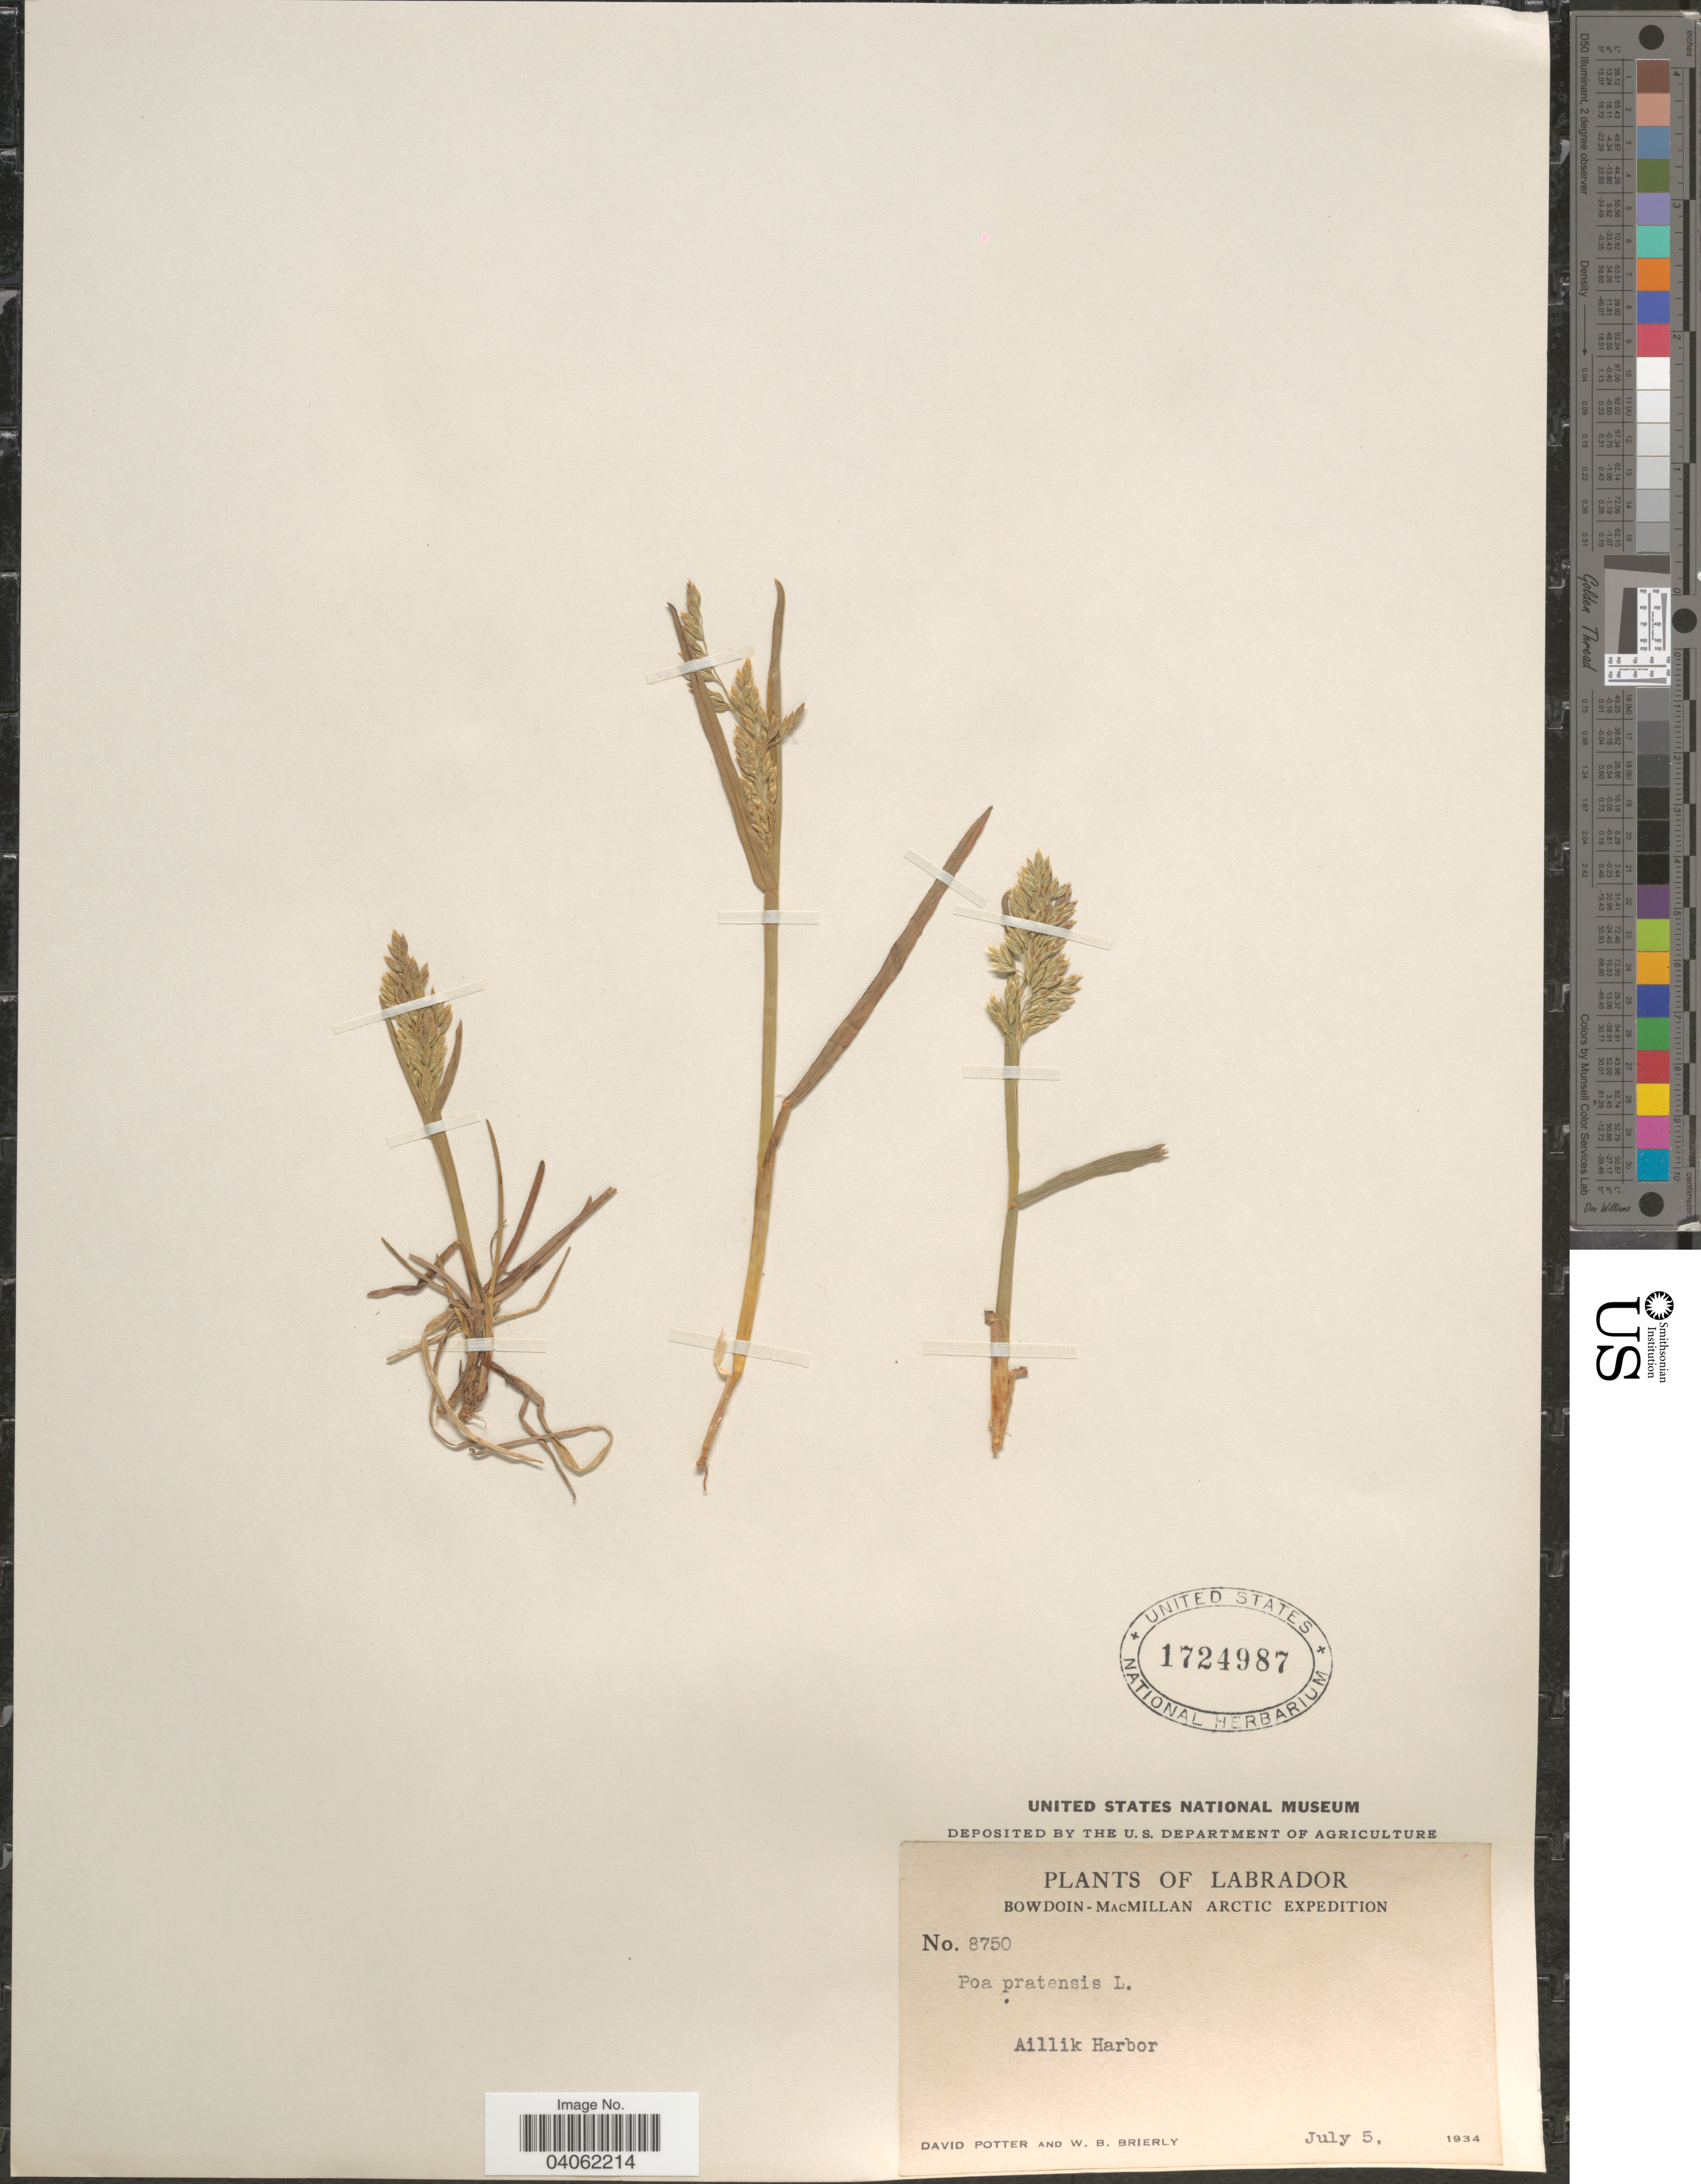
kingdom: Plantae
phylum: Tracheophyta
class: Liliopsida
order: Poales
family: Poaceae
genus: Poa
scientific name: Poa pratensis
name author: L.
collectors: D. Potter & W. Brierly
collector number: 8750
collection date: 1934-07-05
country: Canada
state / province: Newfoundland and Labrador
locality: Labrador. Aillik Harbor.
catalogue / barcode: US 1724987